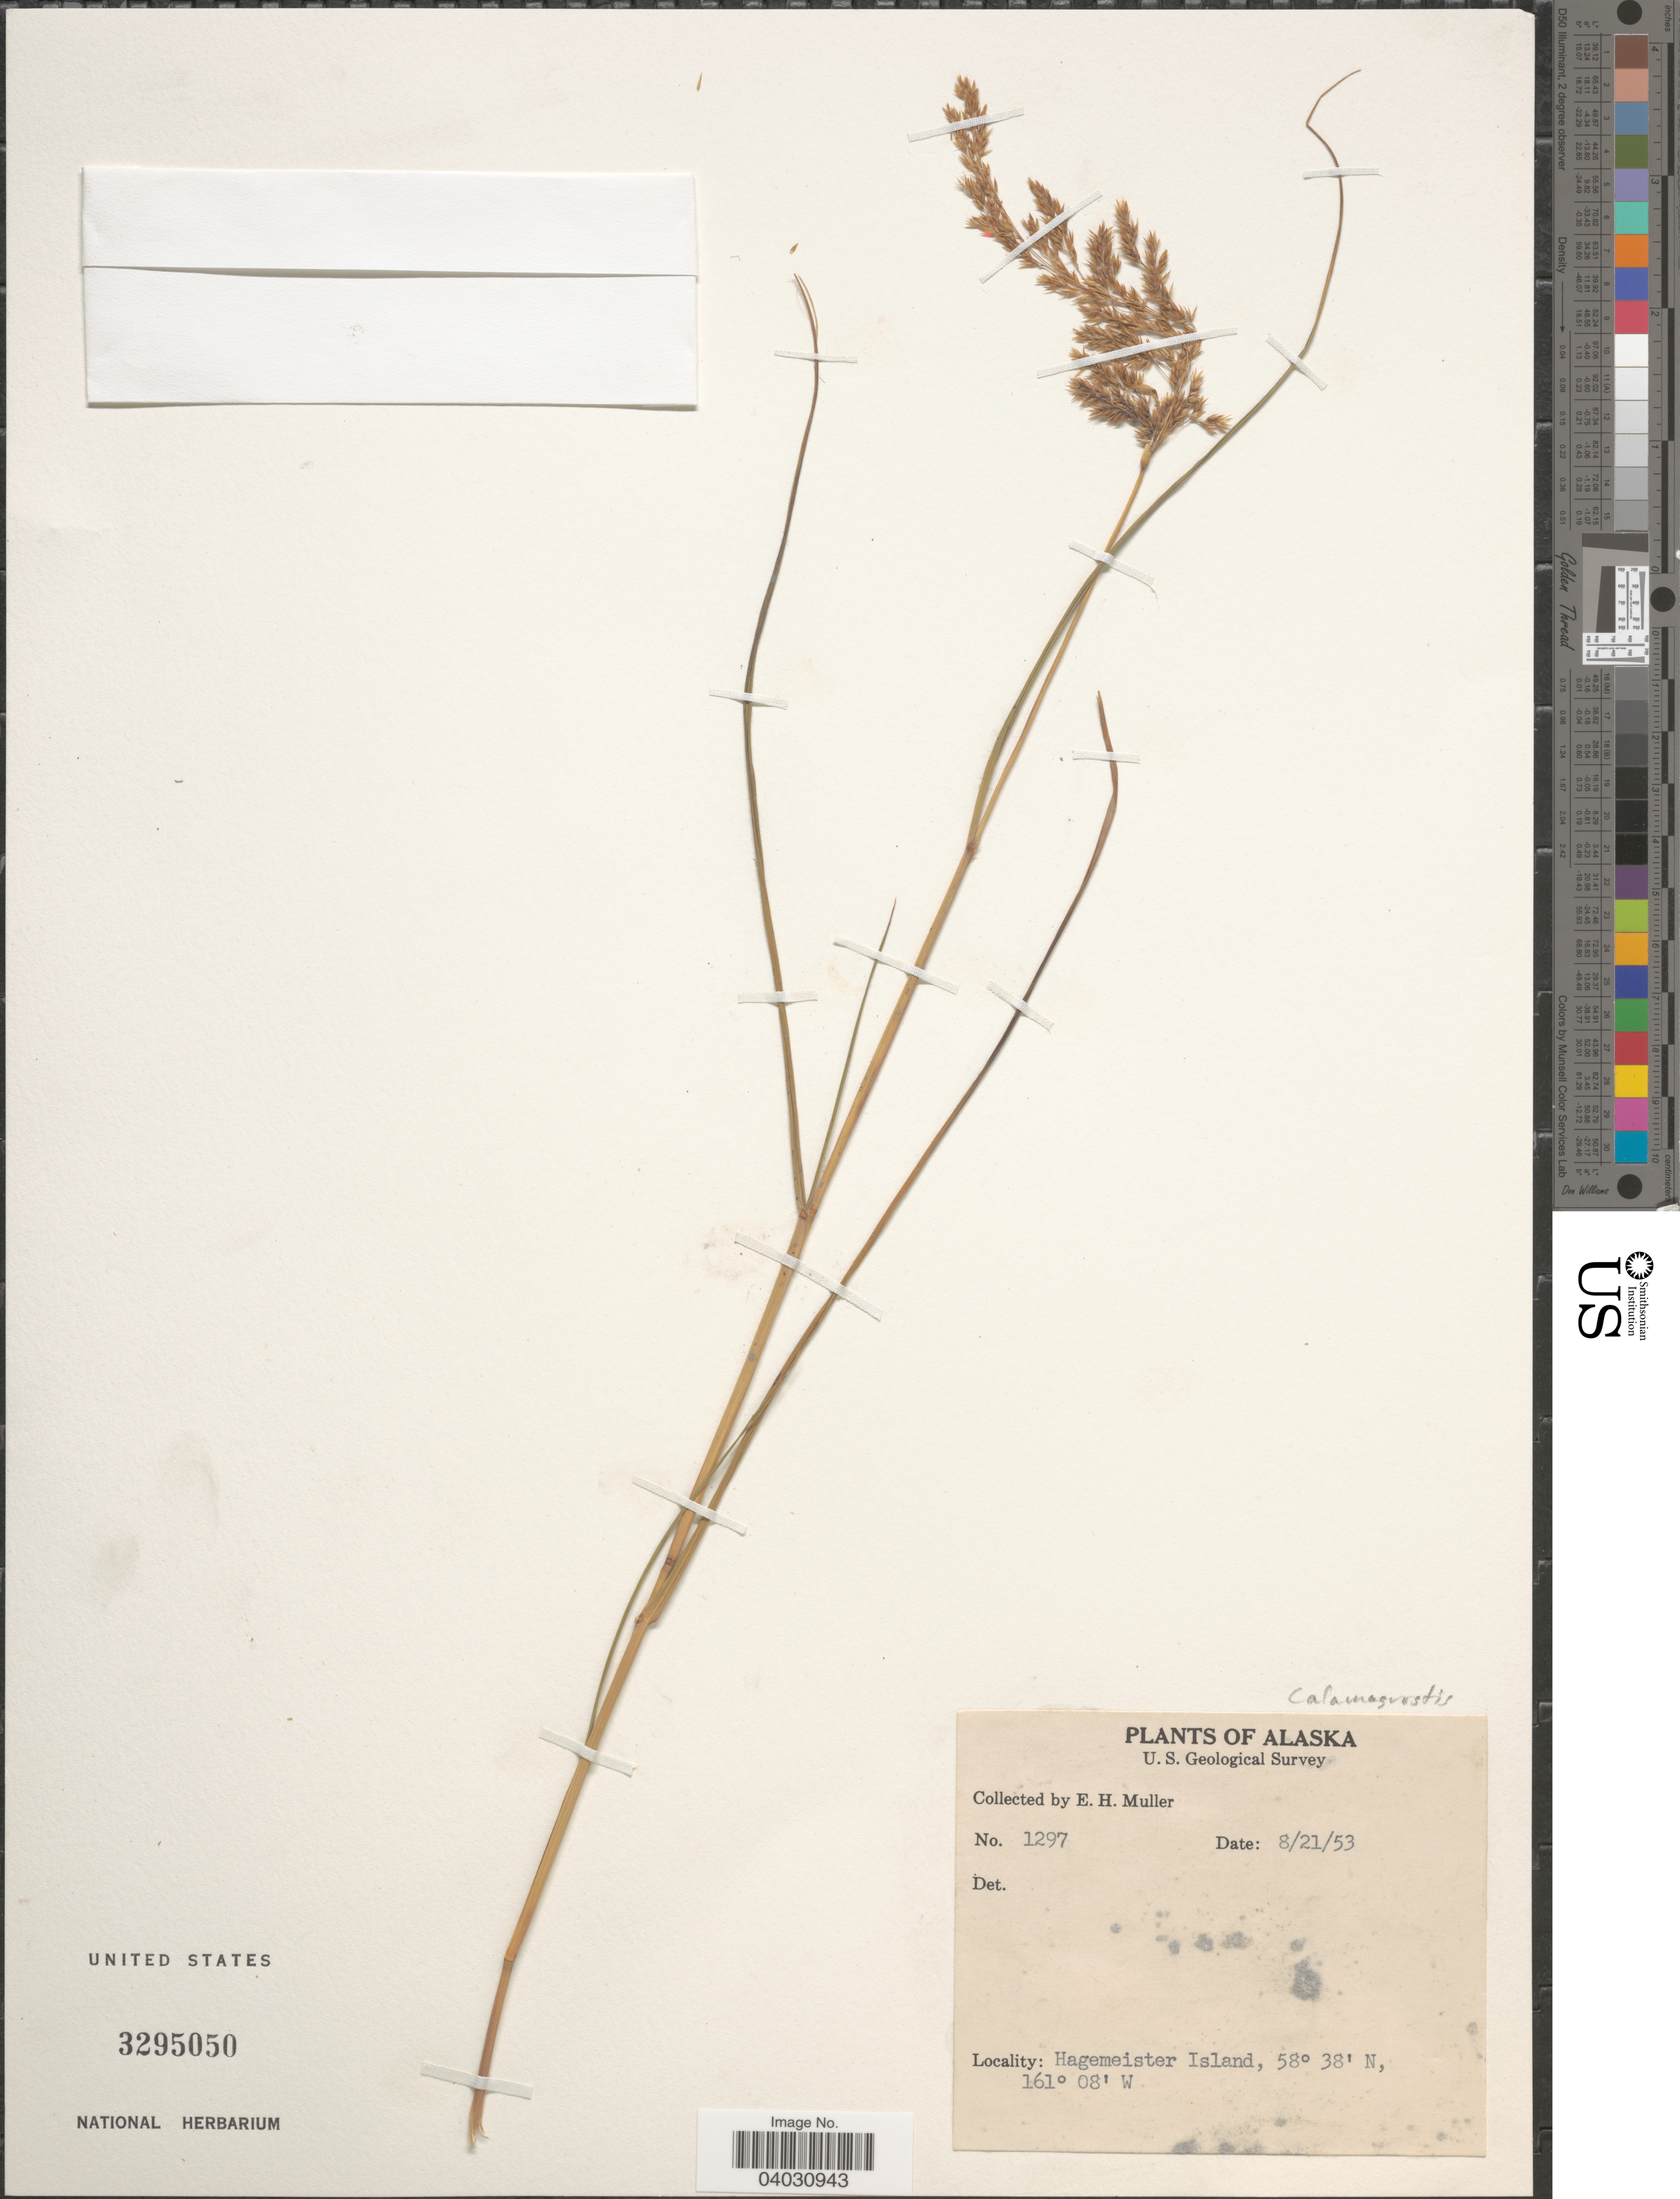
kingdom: Plantae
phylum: Tracheophyta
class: Liliopsida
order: Poales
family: Poaceae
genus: Calamagrostis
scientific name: Calamagrostis sp.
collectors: E. H. Muller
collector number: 1297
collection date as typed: Transcribed d/m/y: 21/8/53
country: United States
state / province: Alaska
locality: Hagemeister Island.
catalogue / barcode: US 3295050